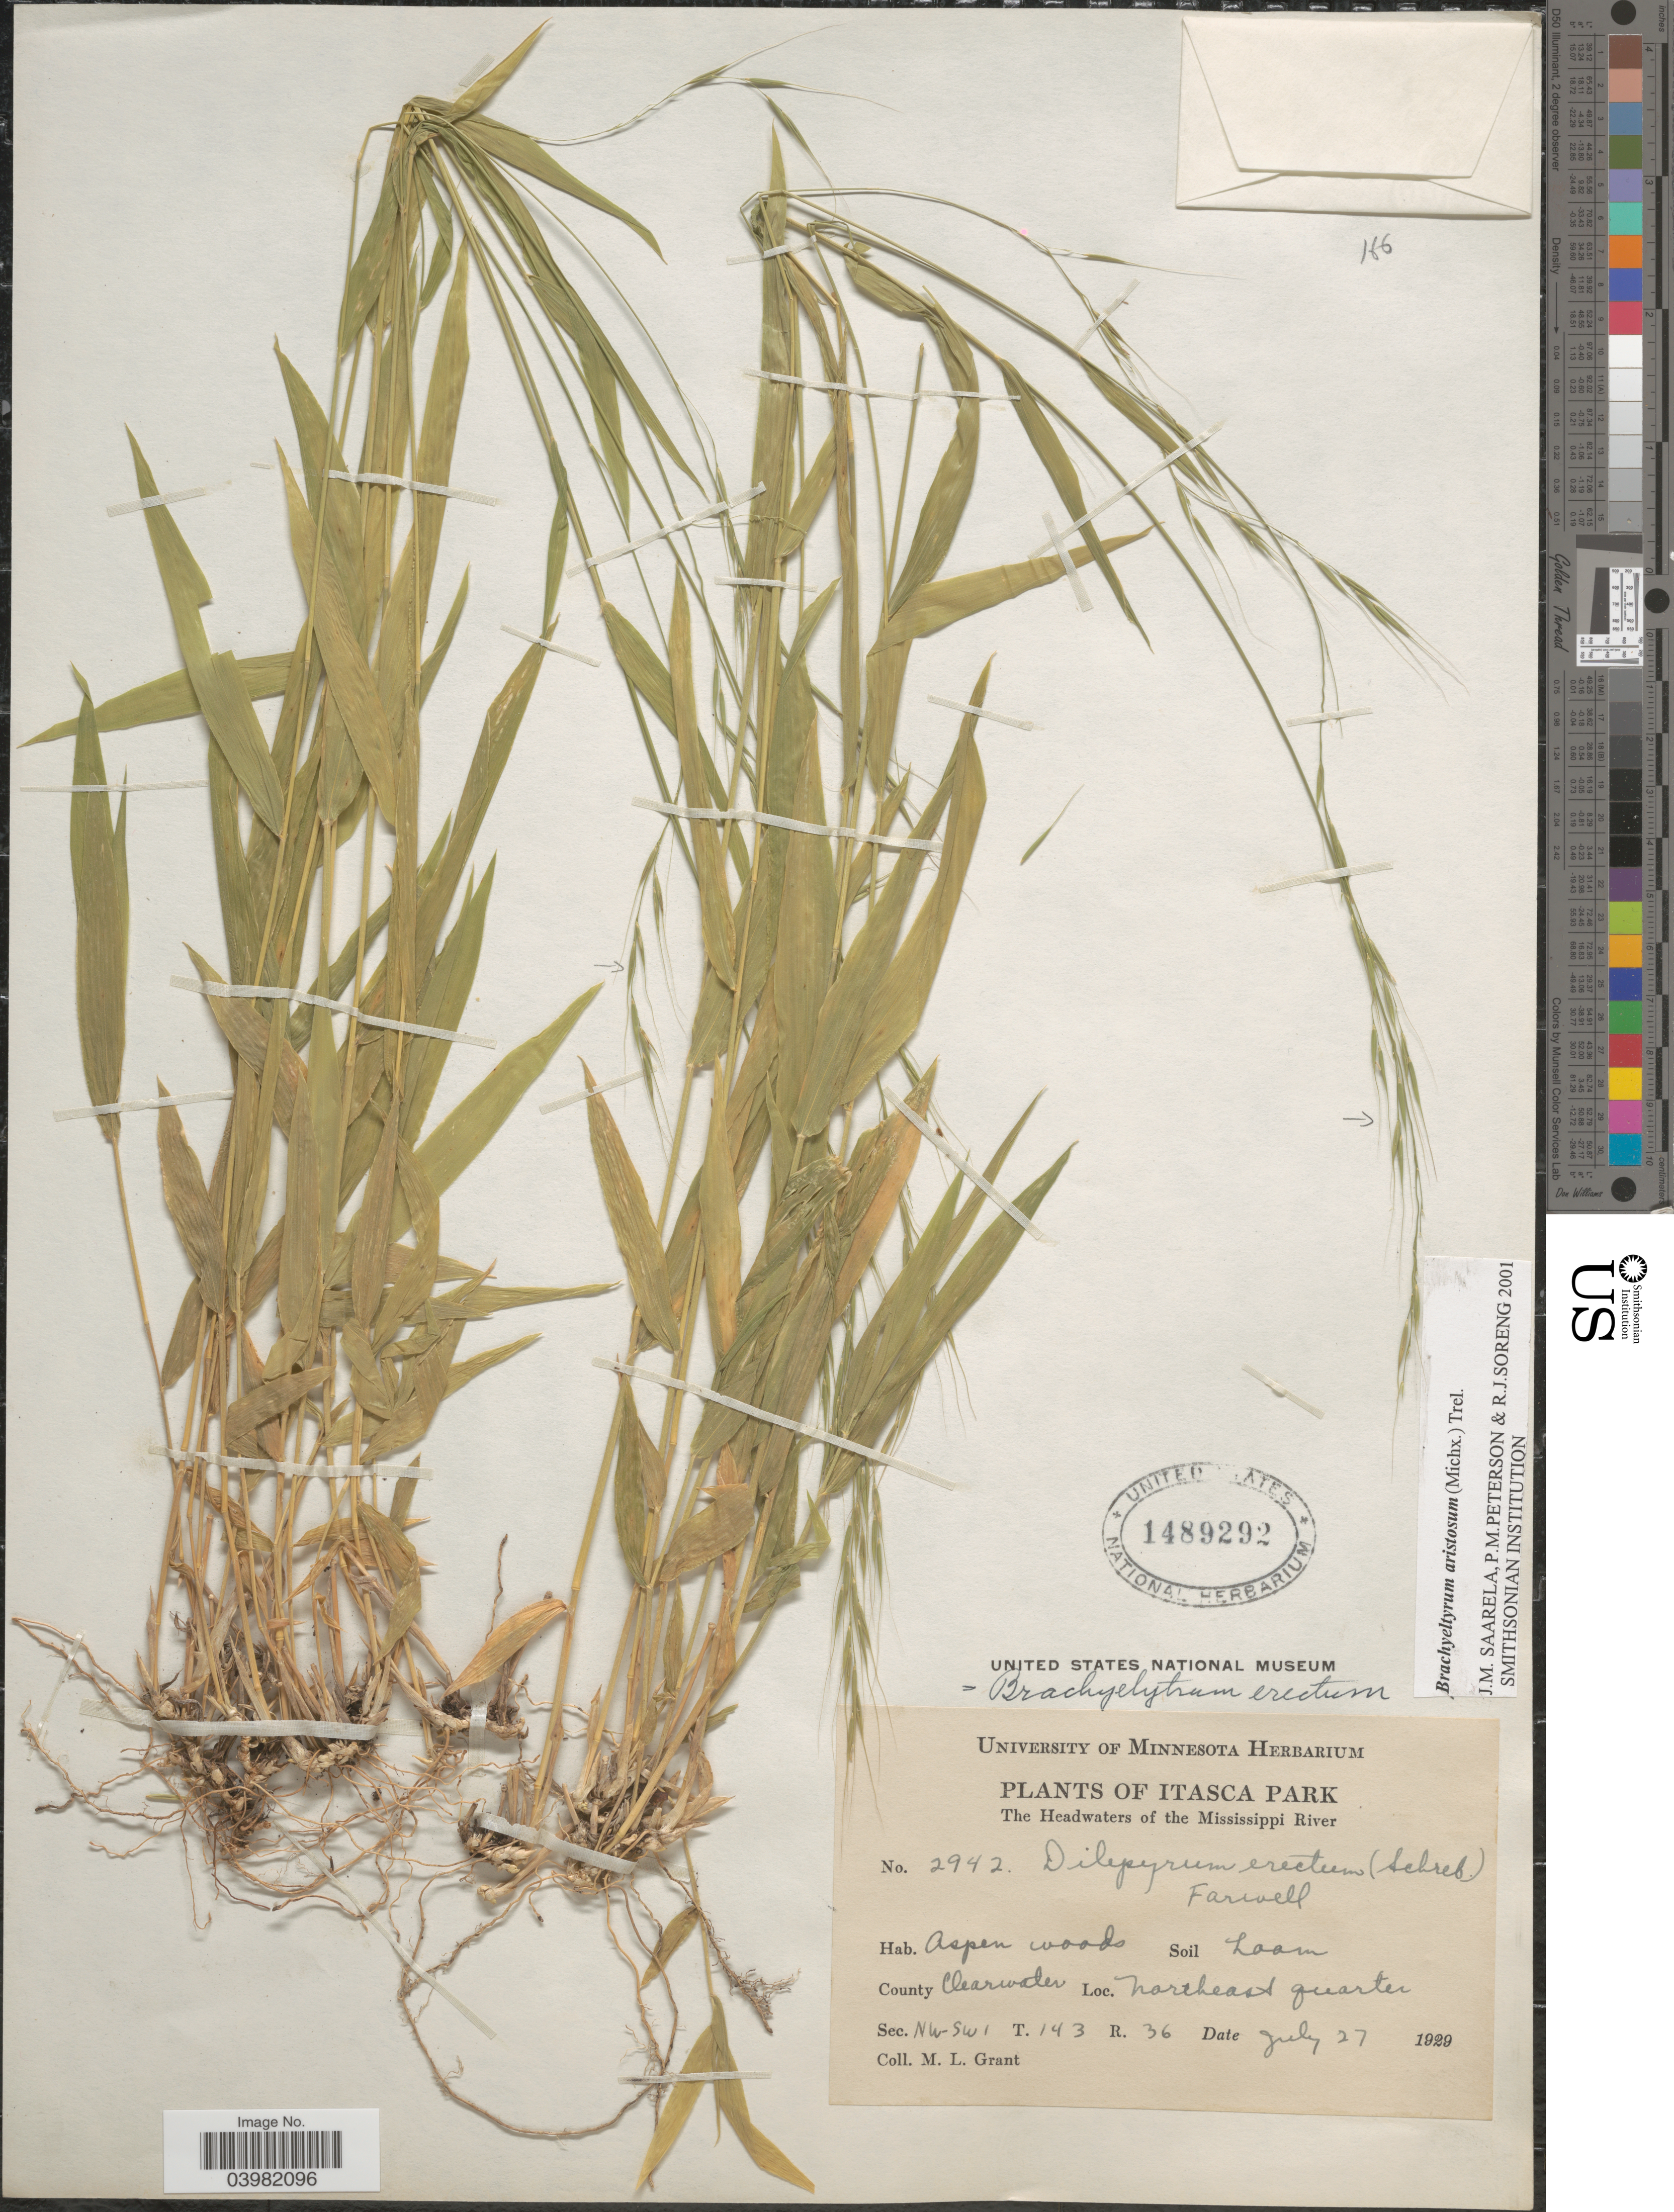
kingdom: Plantae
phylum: Tracheophyta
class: Liliopsida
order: Poales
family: Poaceae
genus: Brachyelytrum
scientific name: Brachyelytrum aristosum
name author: (Michx.) P. Beauv. ex Trel.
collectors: M. L. Grant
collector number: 2942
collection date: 1929-07-27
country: United States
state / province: Minnesota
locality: Itasca Park. The Headwaters of the Mississippi River. County Clearwater. Northeast quarter. Sec. NW-SW 1 T. 143 R. 36.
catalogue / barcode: US 1489292